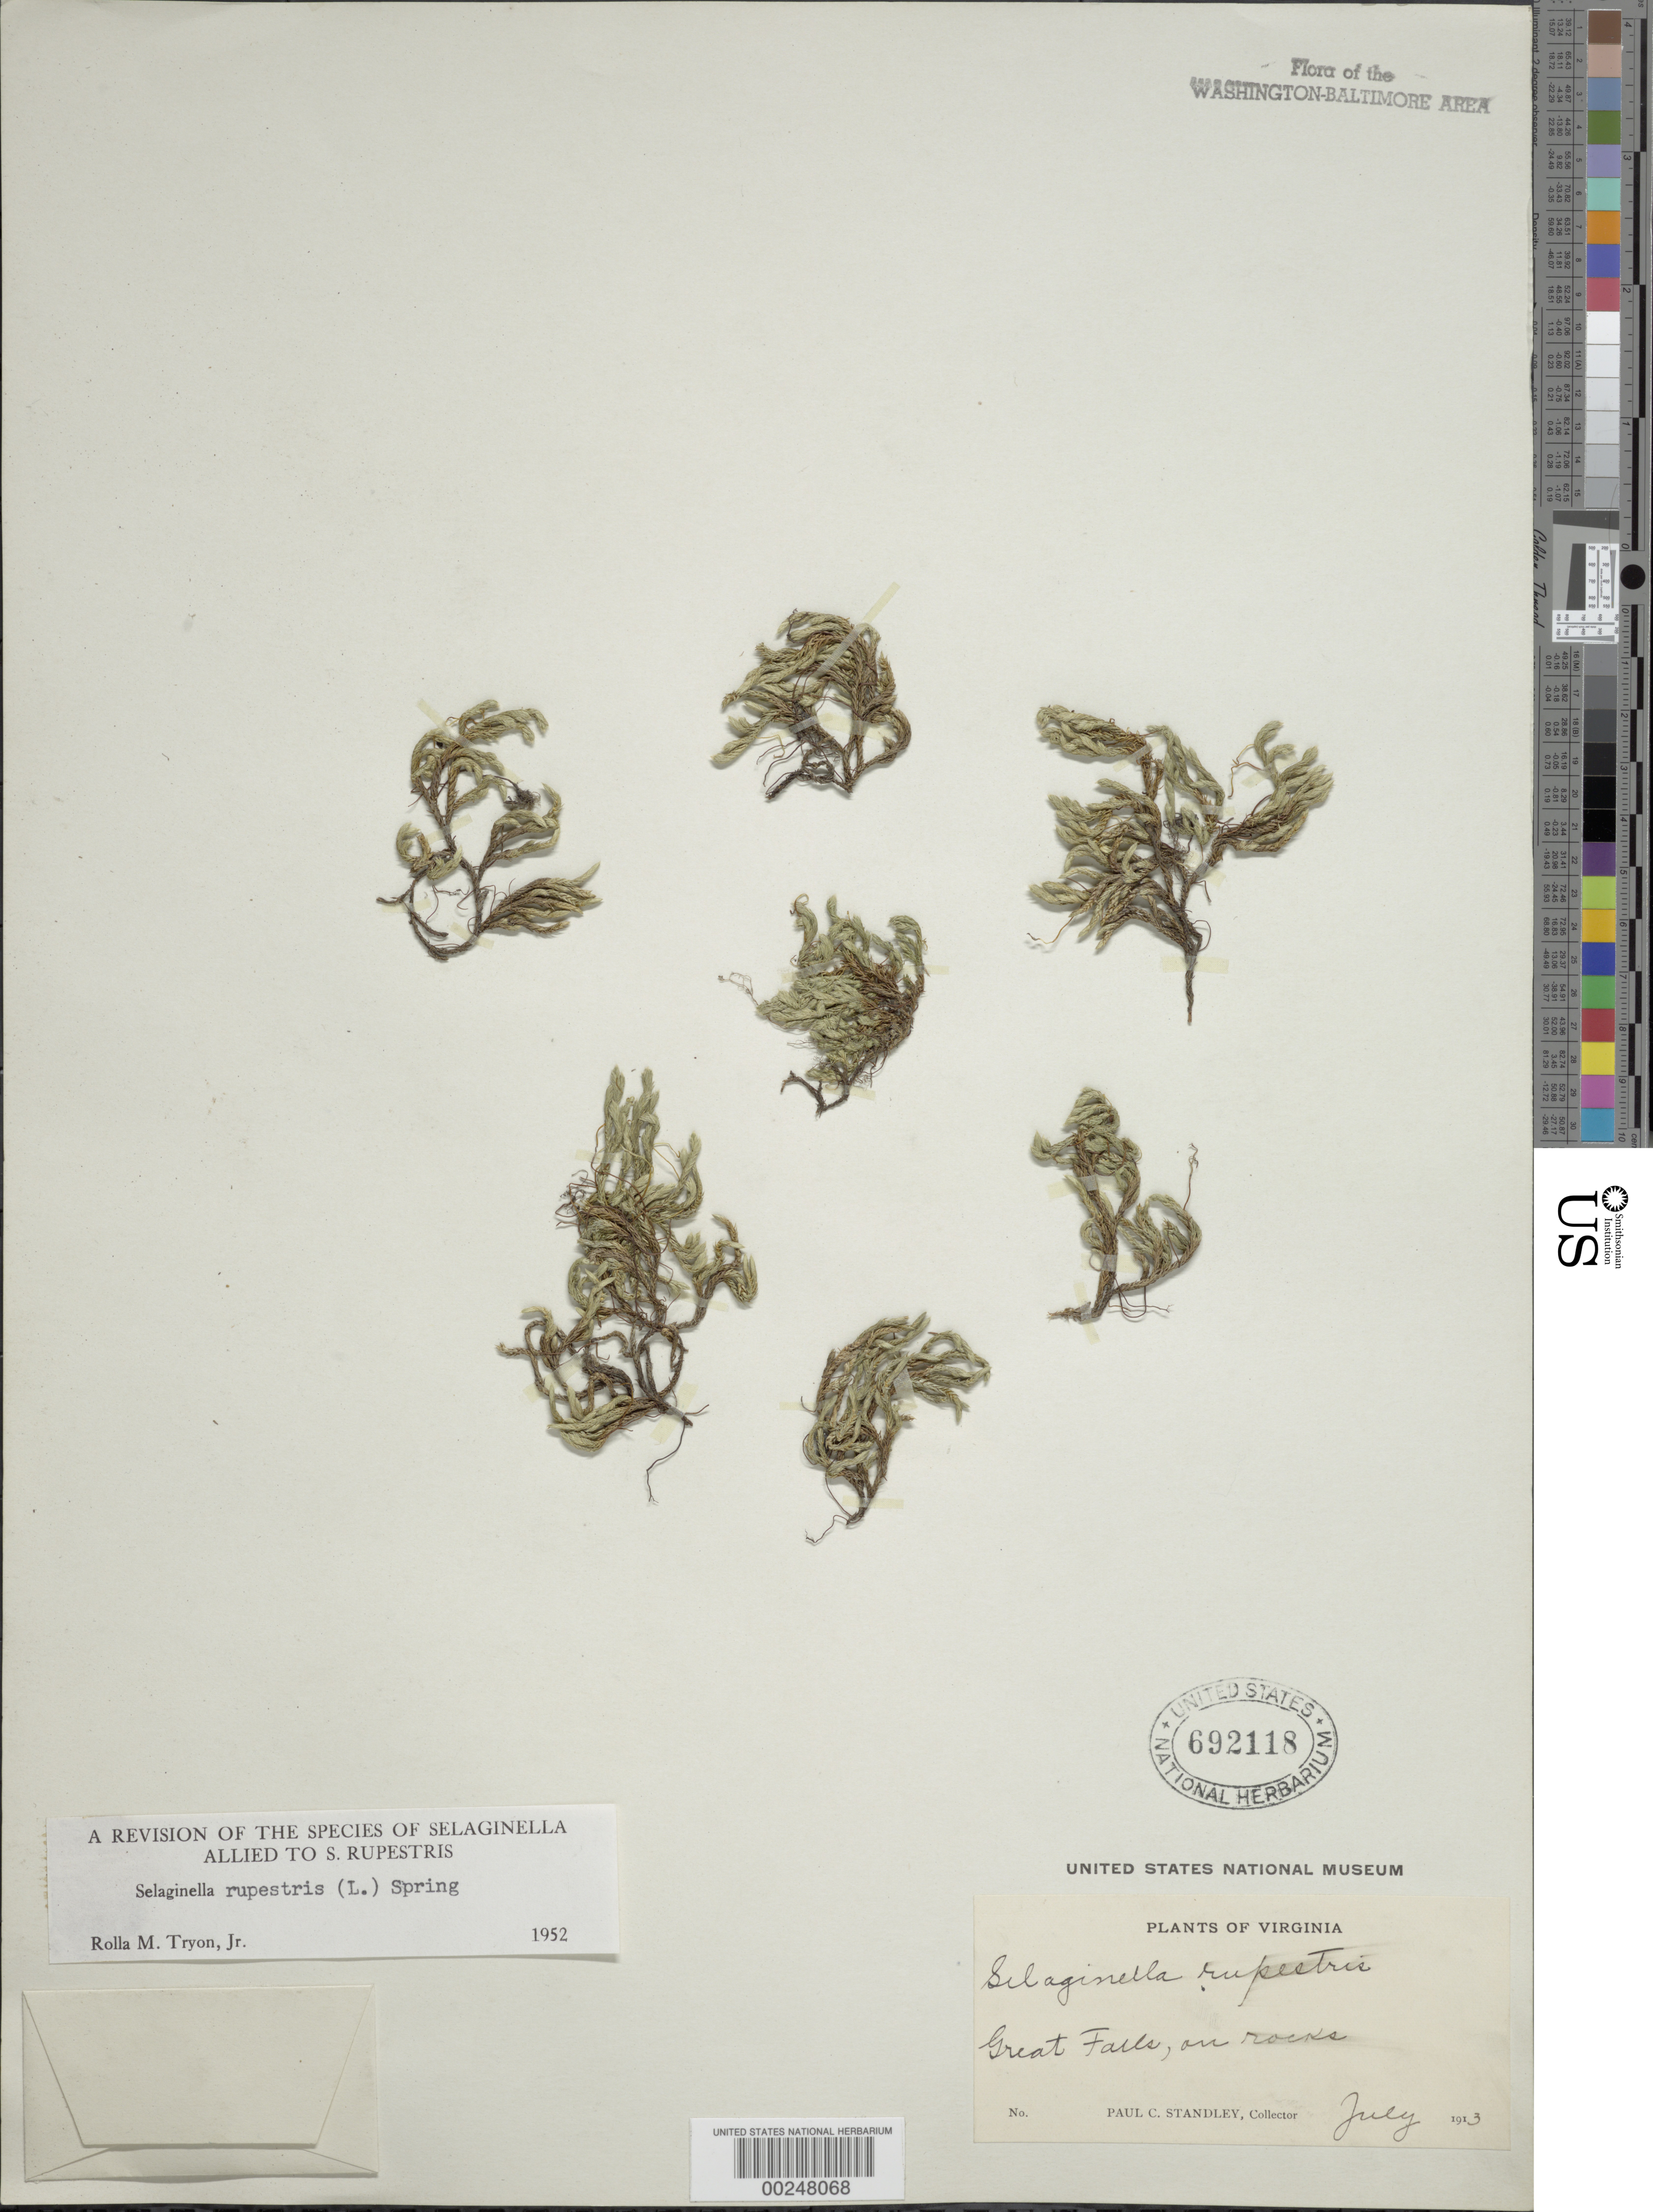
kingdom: Plantae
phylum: Tracheophyta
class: Lycopodiopsida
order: Selaginellales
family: Selaginellaceae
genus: Selaginella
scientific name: Selaginella rupestris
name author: (L.) Spring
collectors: P. C. Standley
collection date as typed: Jul 1913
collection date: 1913-07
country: United States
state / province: Virginia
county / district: Fairfax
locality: Great Falls C. and O. Canal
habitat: On rocks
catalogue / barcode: US 692118